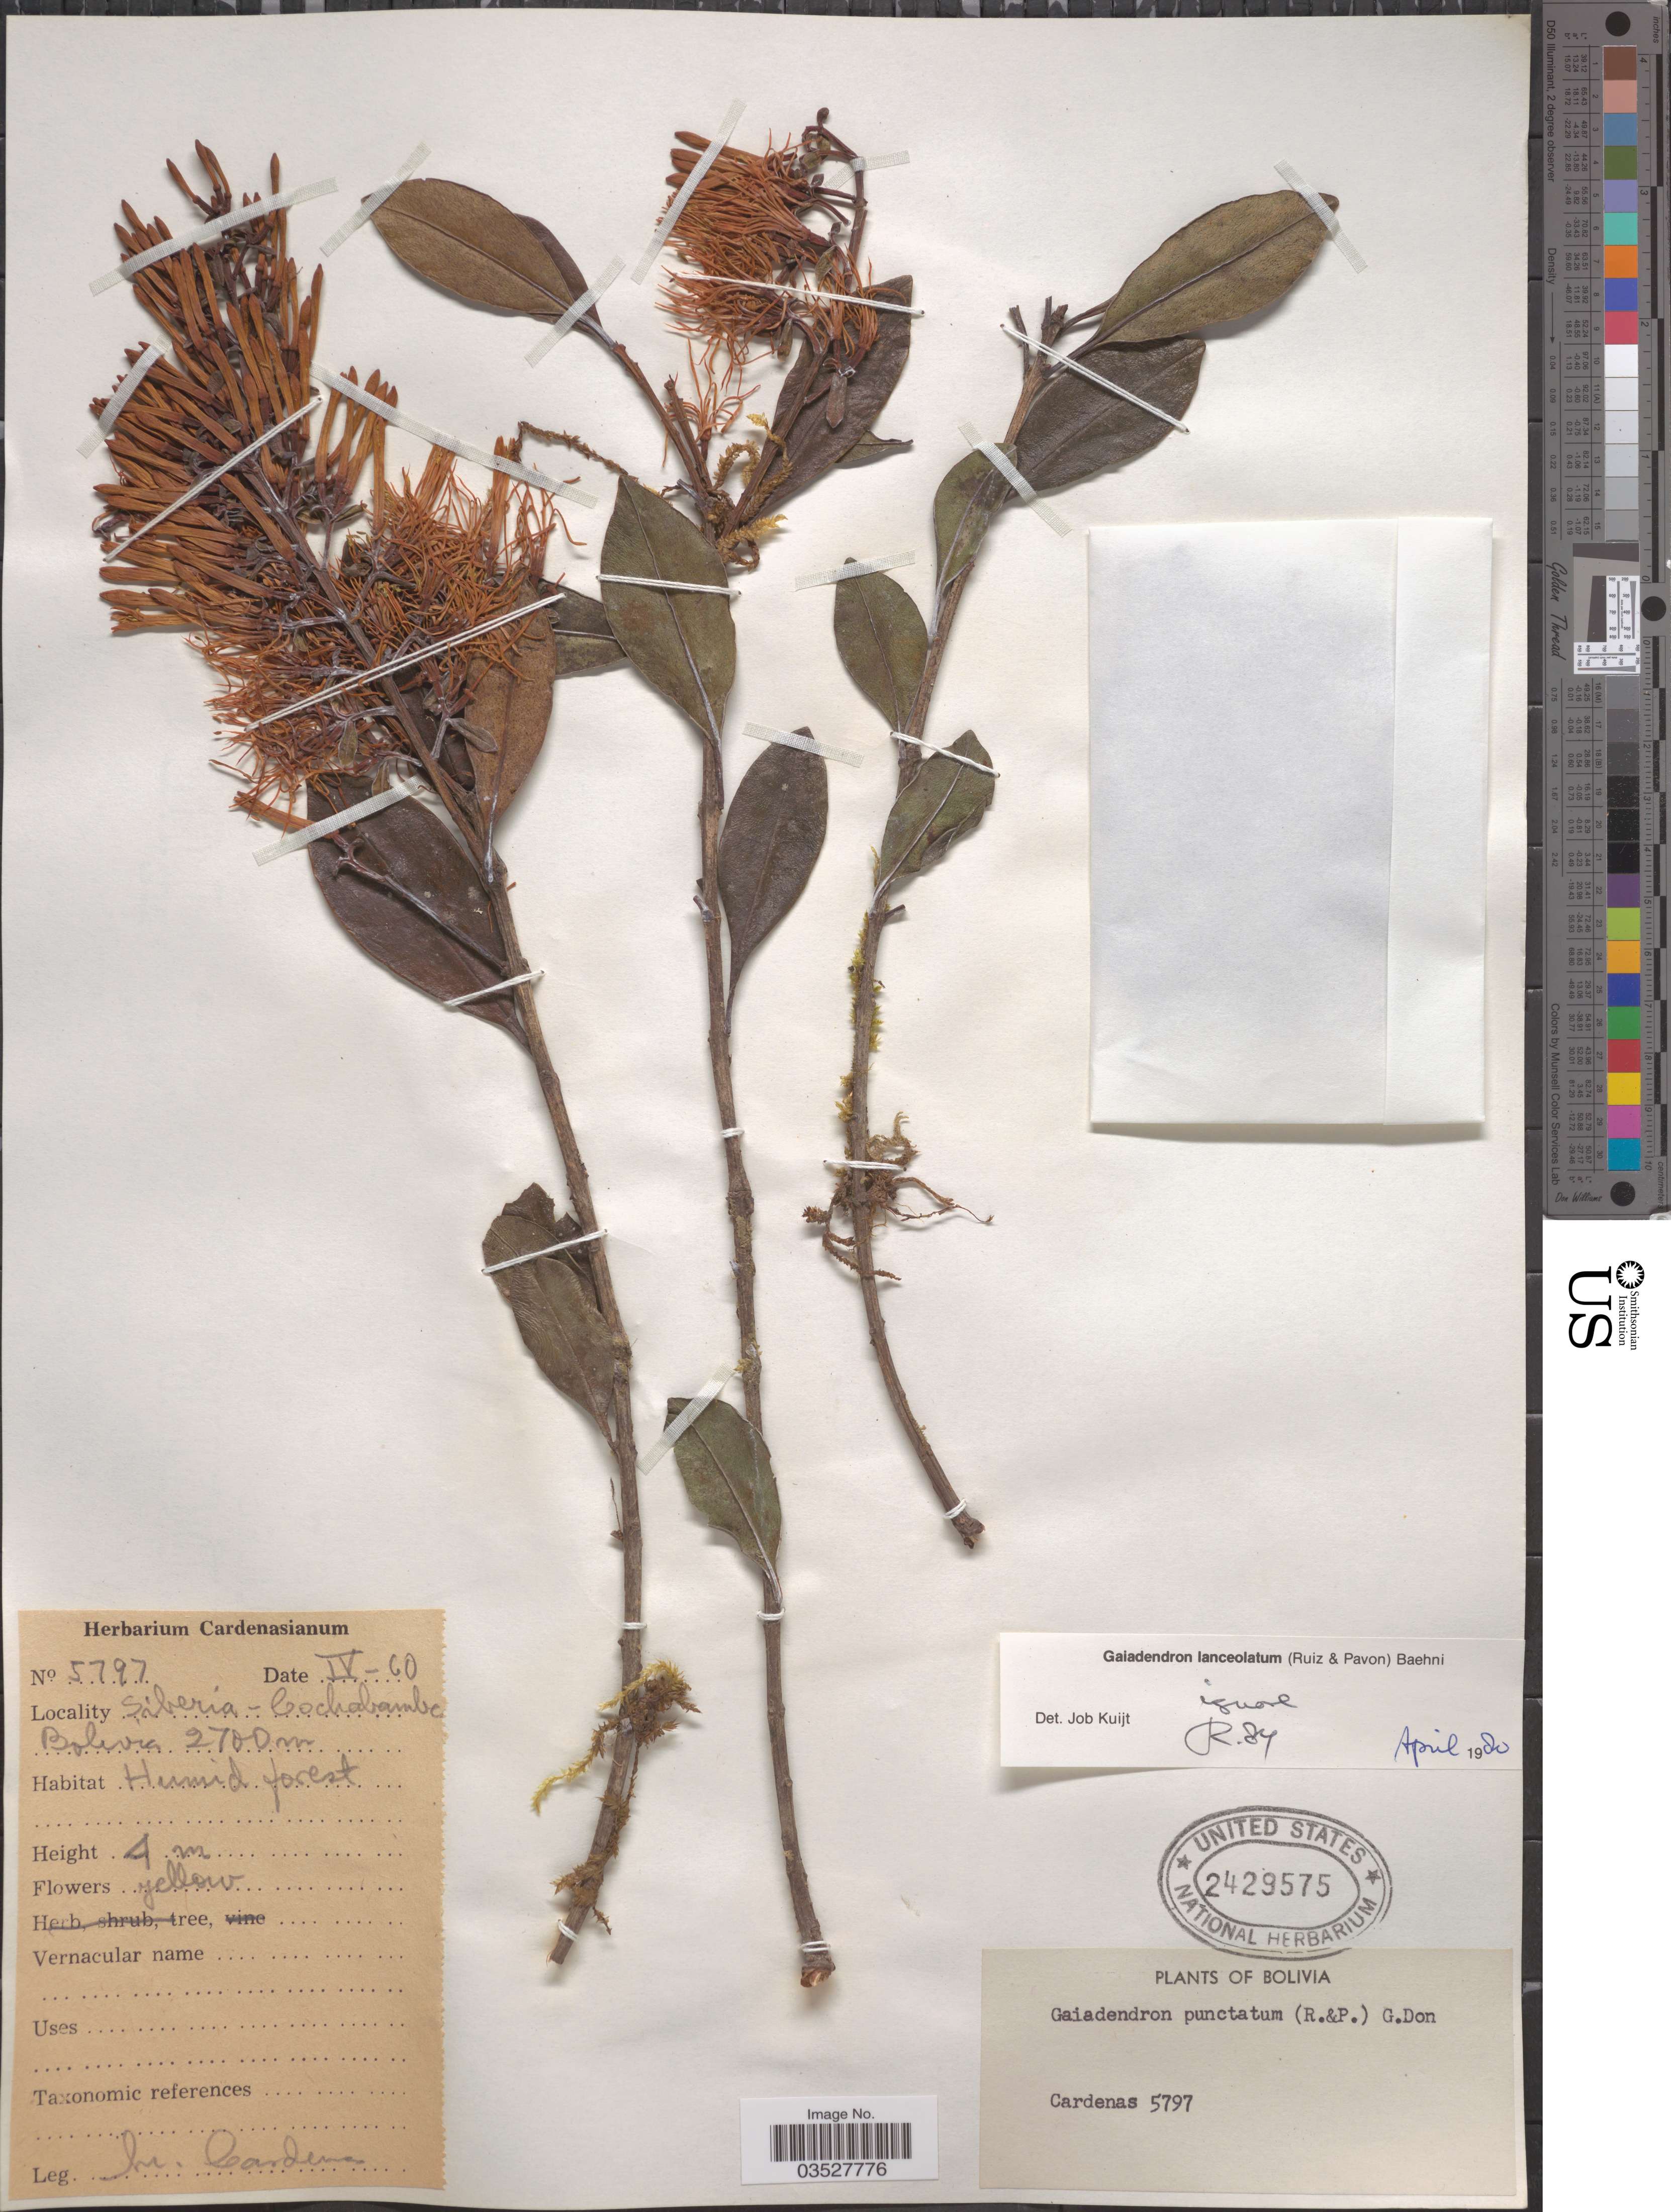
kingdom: Plantae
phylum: Tracheophyta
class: Magnoliopsida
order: Santalales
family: Loranthaceae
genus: Gaiadendron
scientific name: Gaiadendron punctatum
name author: (Ruiz & Pav.) G. Don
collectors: M. Cárdenas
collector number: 5797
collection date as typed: Transcribed d/m/y: /4/60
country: Bolivia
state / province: Cochabamba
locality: Siberia.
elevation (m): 2700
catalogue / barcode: US 2429575